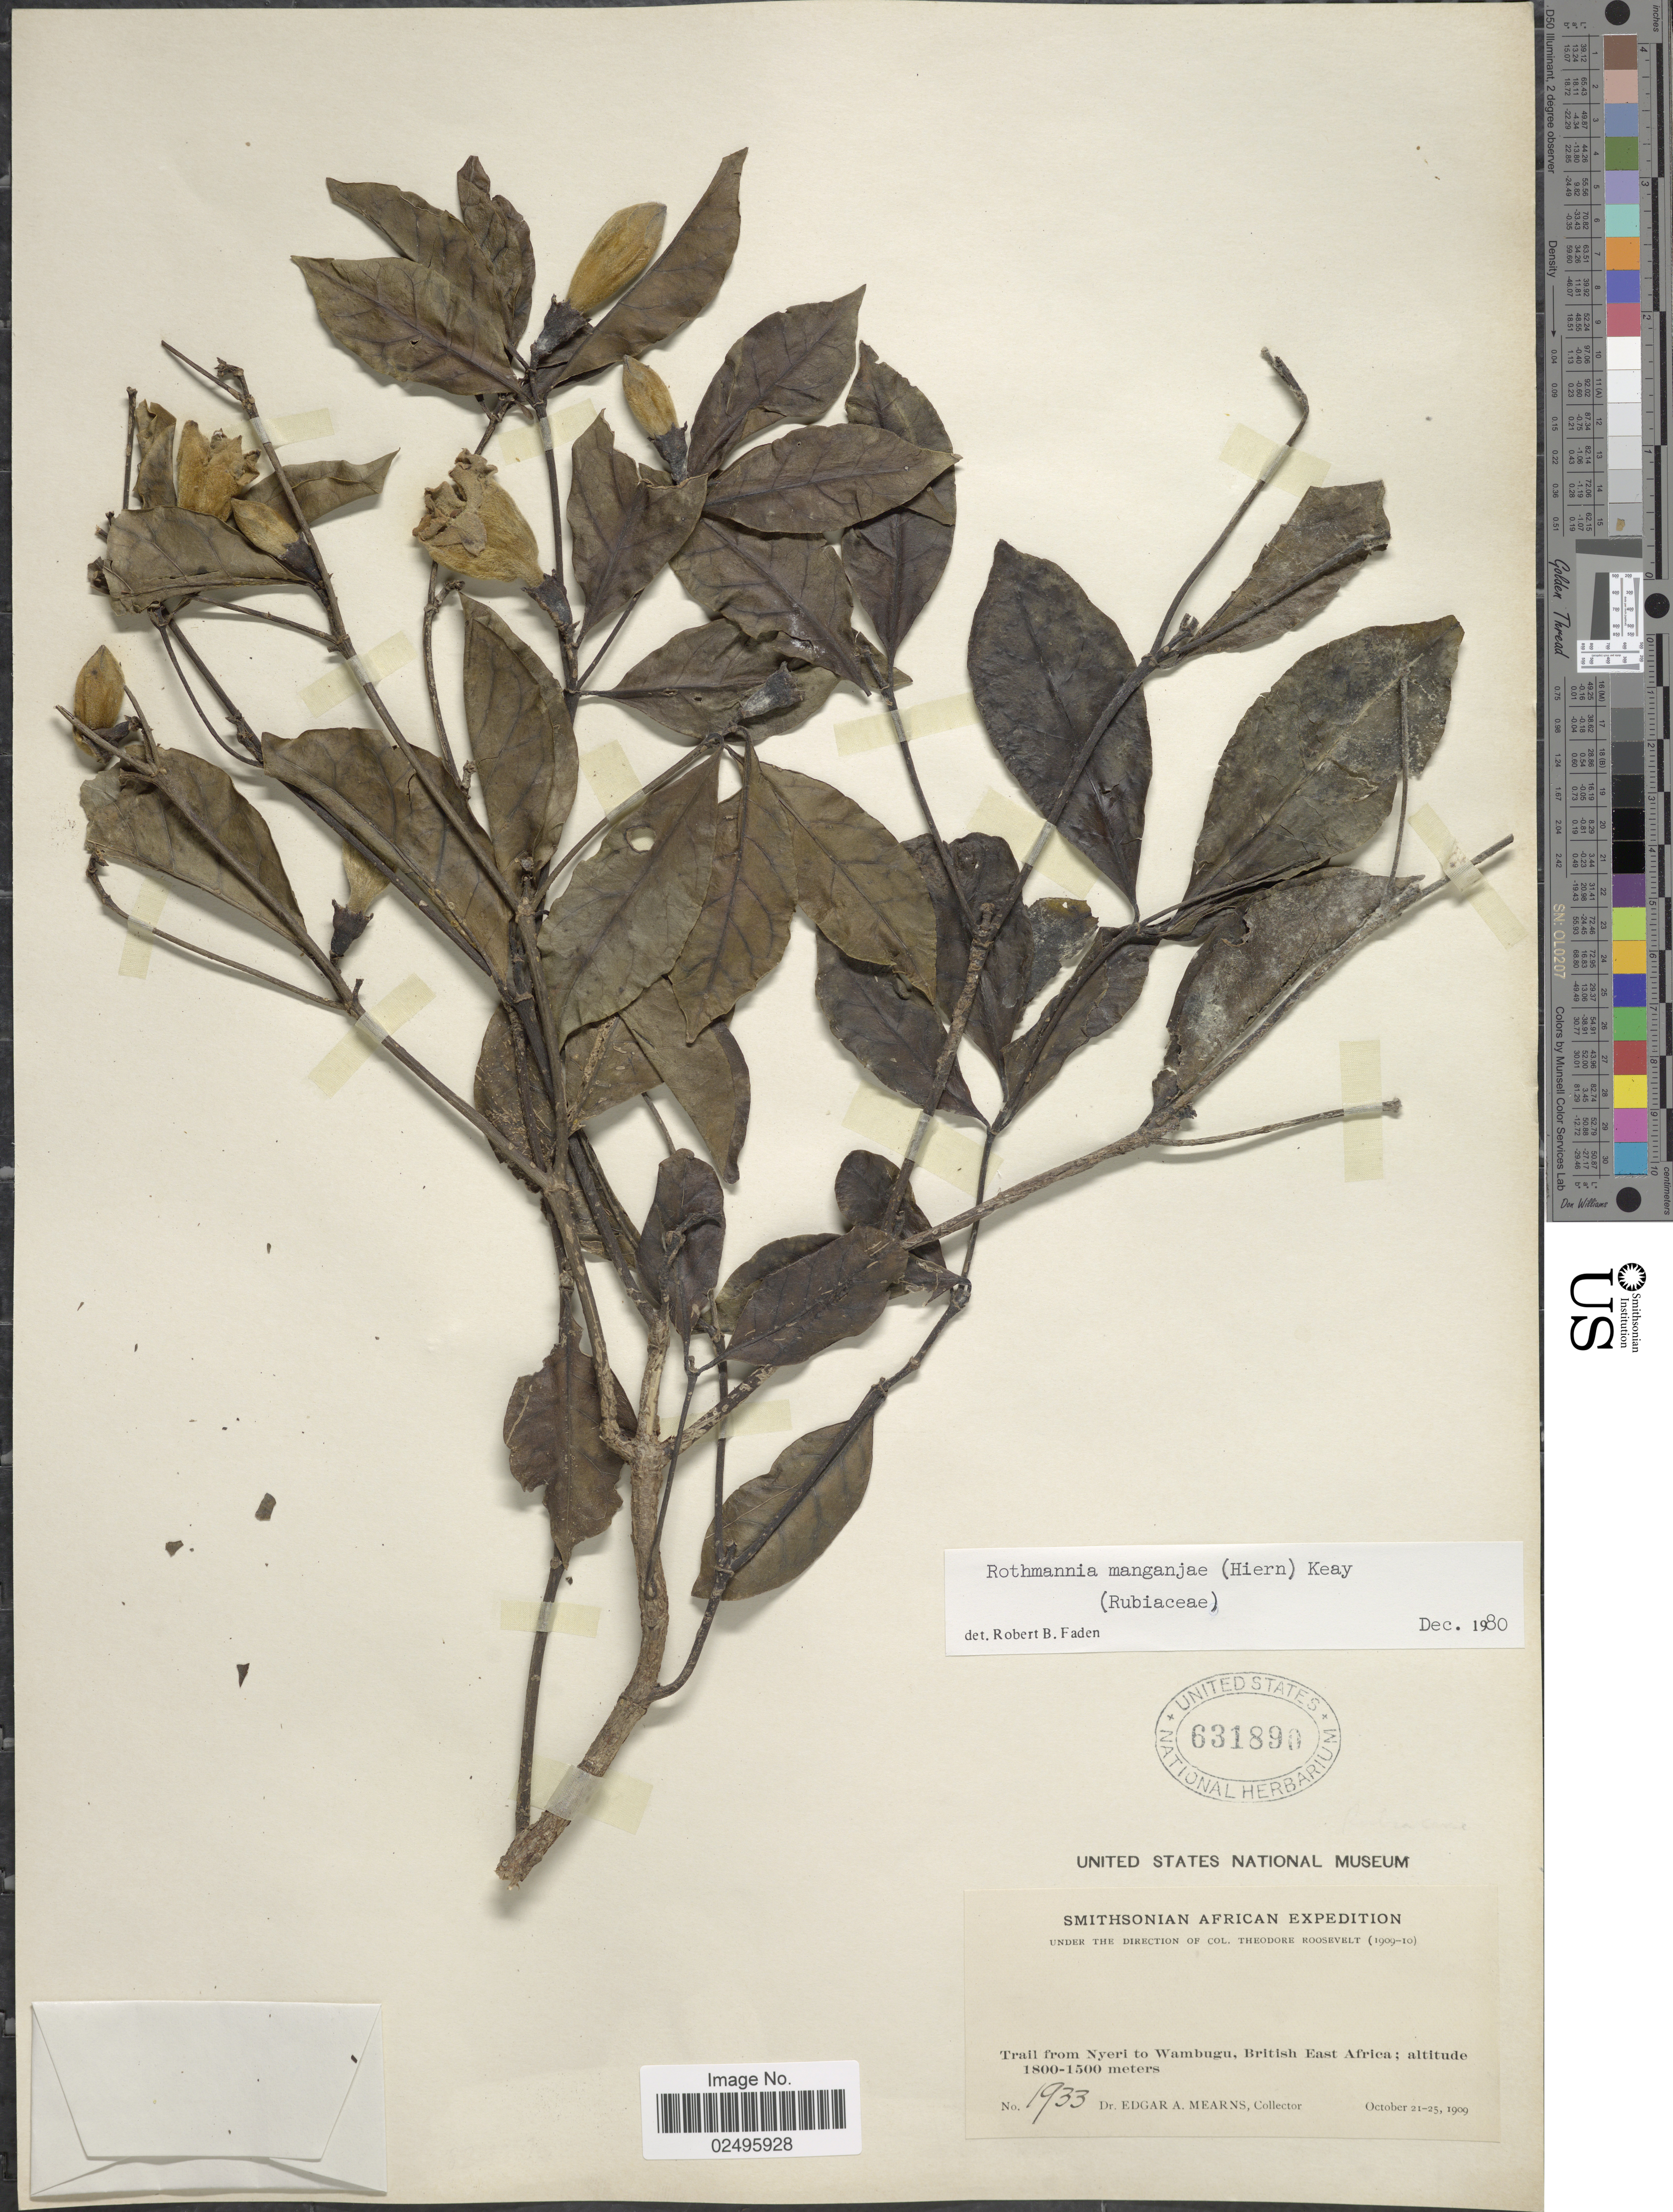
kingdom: Plantae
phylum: Tracheophyta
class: Magnoliopsida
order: Gentianales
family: Rubiaceae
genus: Rothmannia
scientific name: Rothmannia manganjae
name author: (Hiern) Keay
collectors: E. A. Mearns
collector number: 1933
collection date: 1909-10-21/1909-10-25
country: Kenya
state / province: Nyeri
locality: Trail from Nyeri to Wambugu, British East Africa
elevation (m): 1500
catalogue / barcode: US 631890